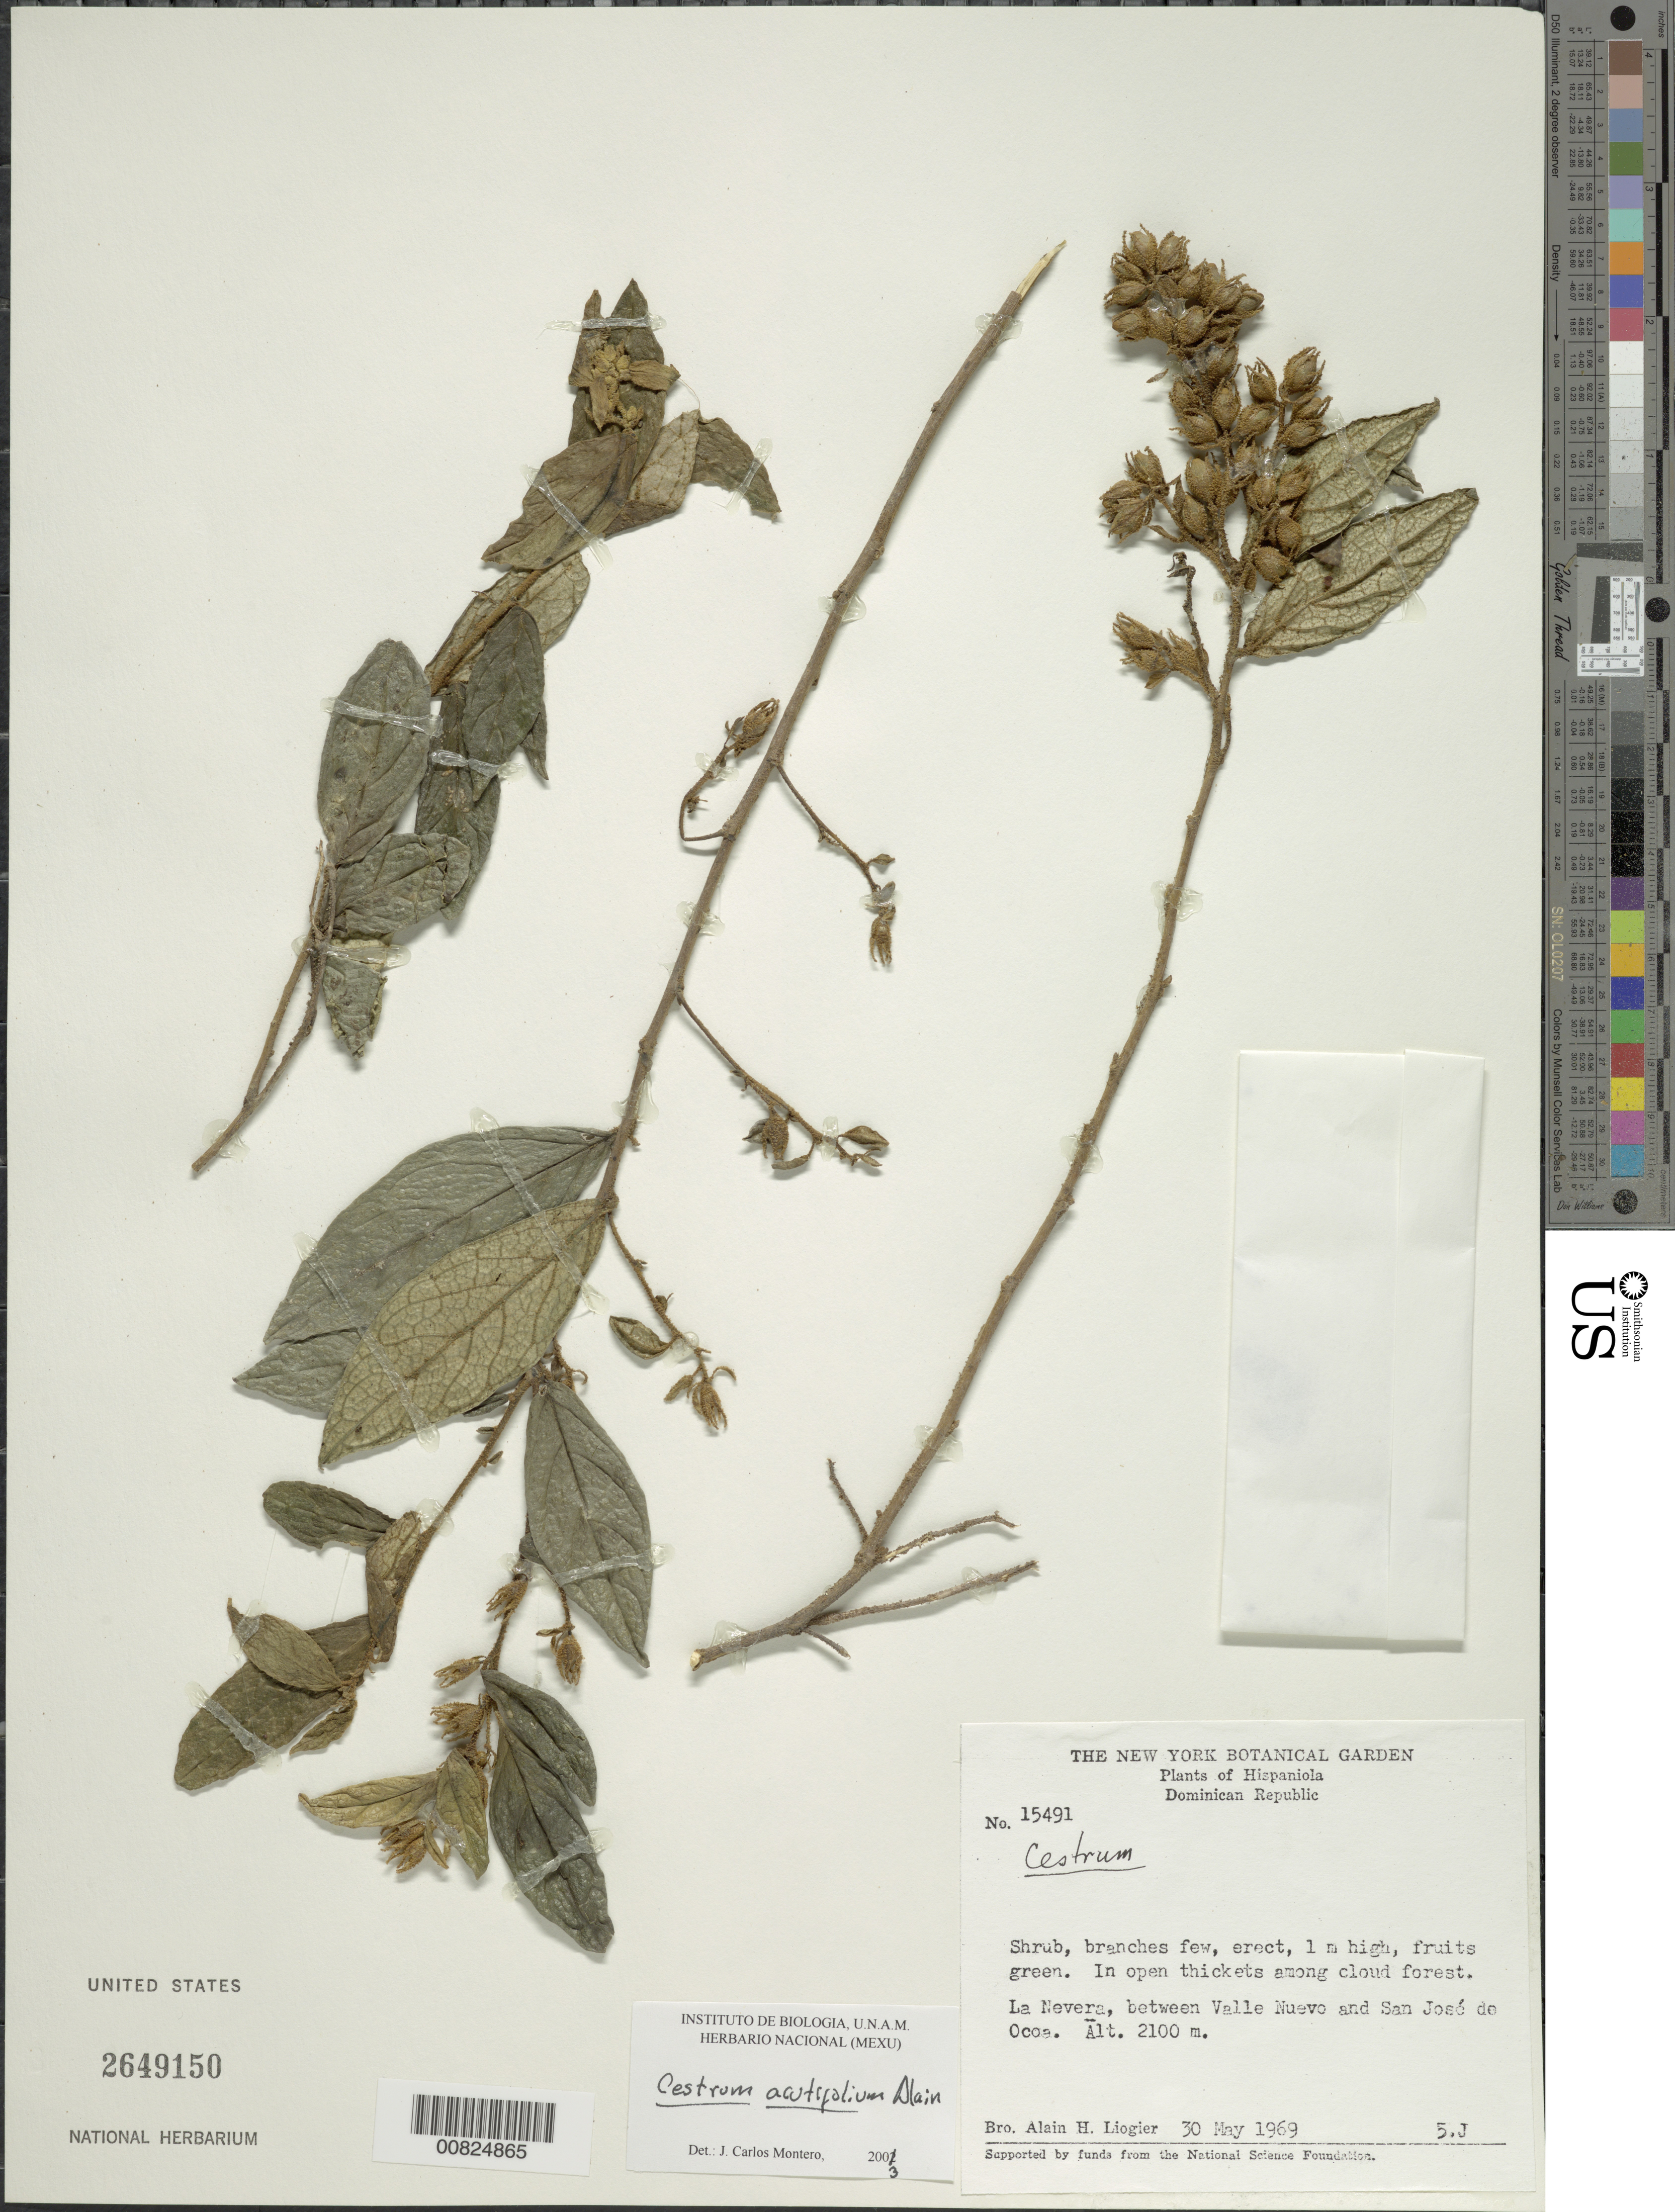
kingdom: Plantae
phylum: Tracheophyta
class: Magnoliopsida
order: Solanales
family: Solanaceae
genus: Cestrum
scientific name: Cestrum acutifolium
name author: Alain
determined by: Montero, J. C.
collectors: A. H. Liogier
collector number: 15491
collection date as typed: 30 May 1969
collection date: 1969-05-30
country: Dominican Republic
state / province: Peravia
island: Hispaniola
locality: La Nevera, between valle Nuevo and San José de Ocoa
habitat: In open thickets among cloud forest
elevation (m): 2100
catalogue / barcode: US 2649150